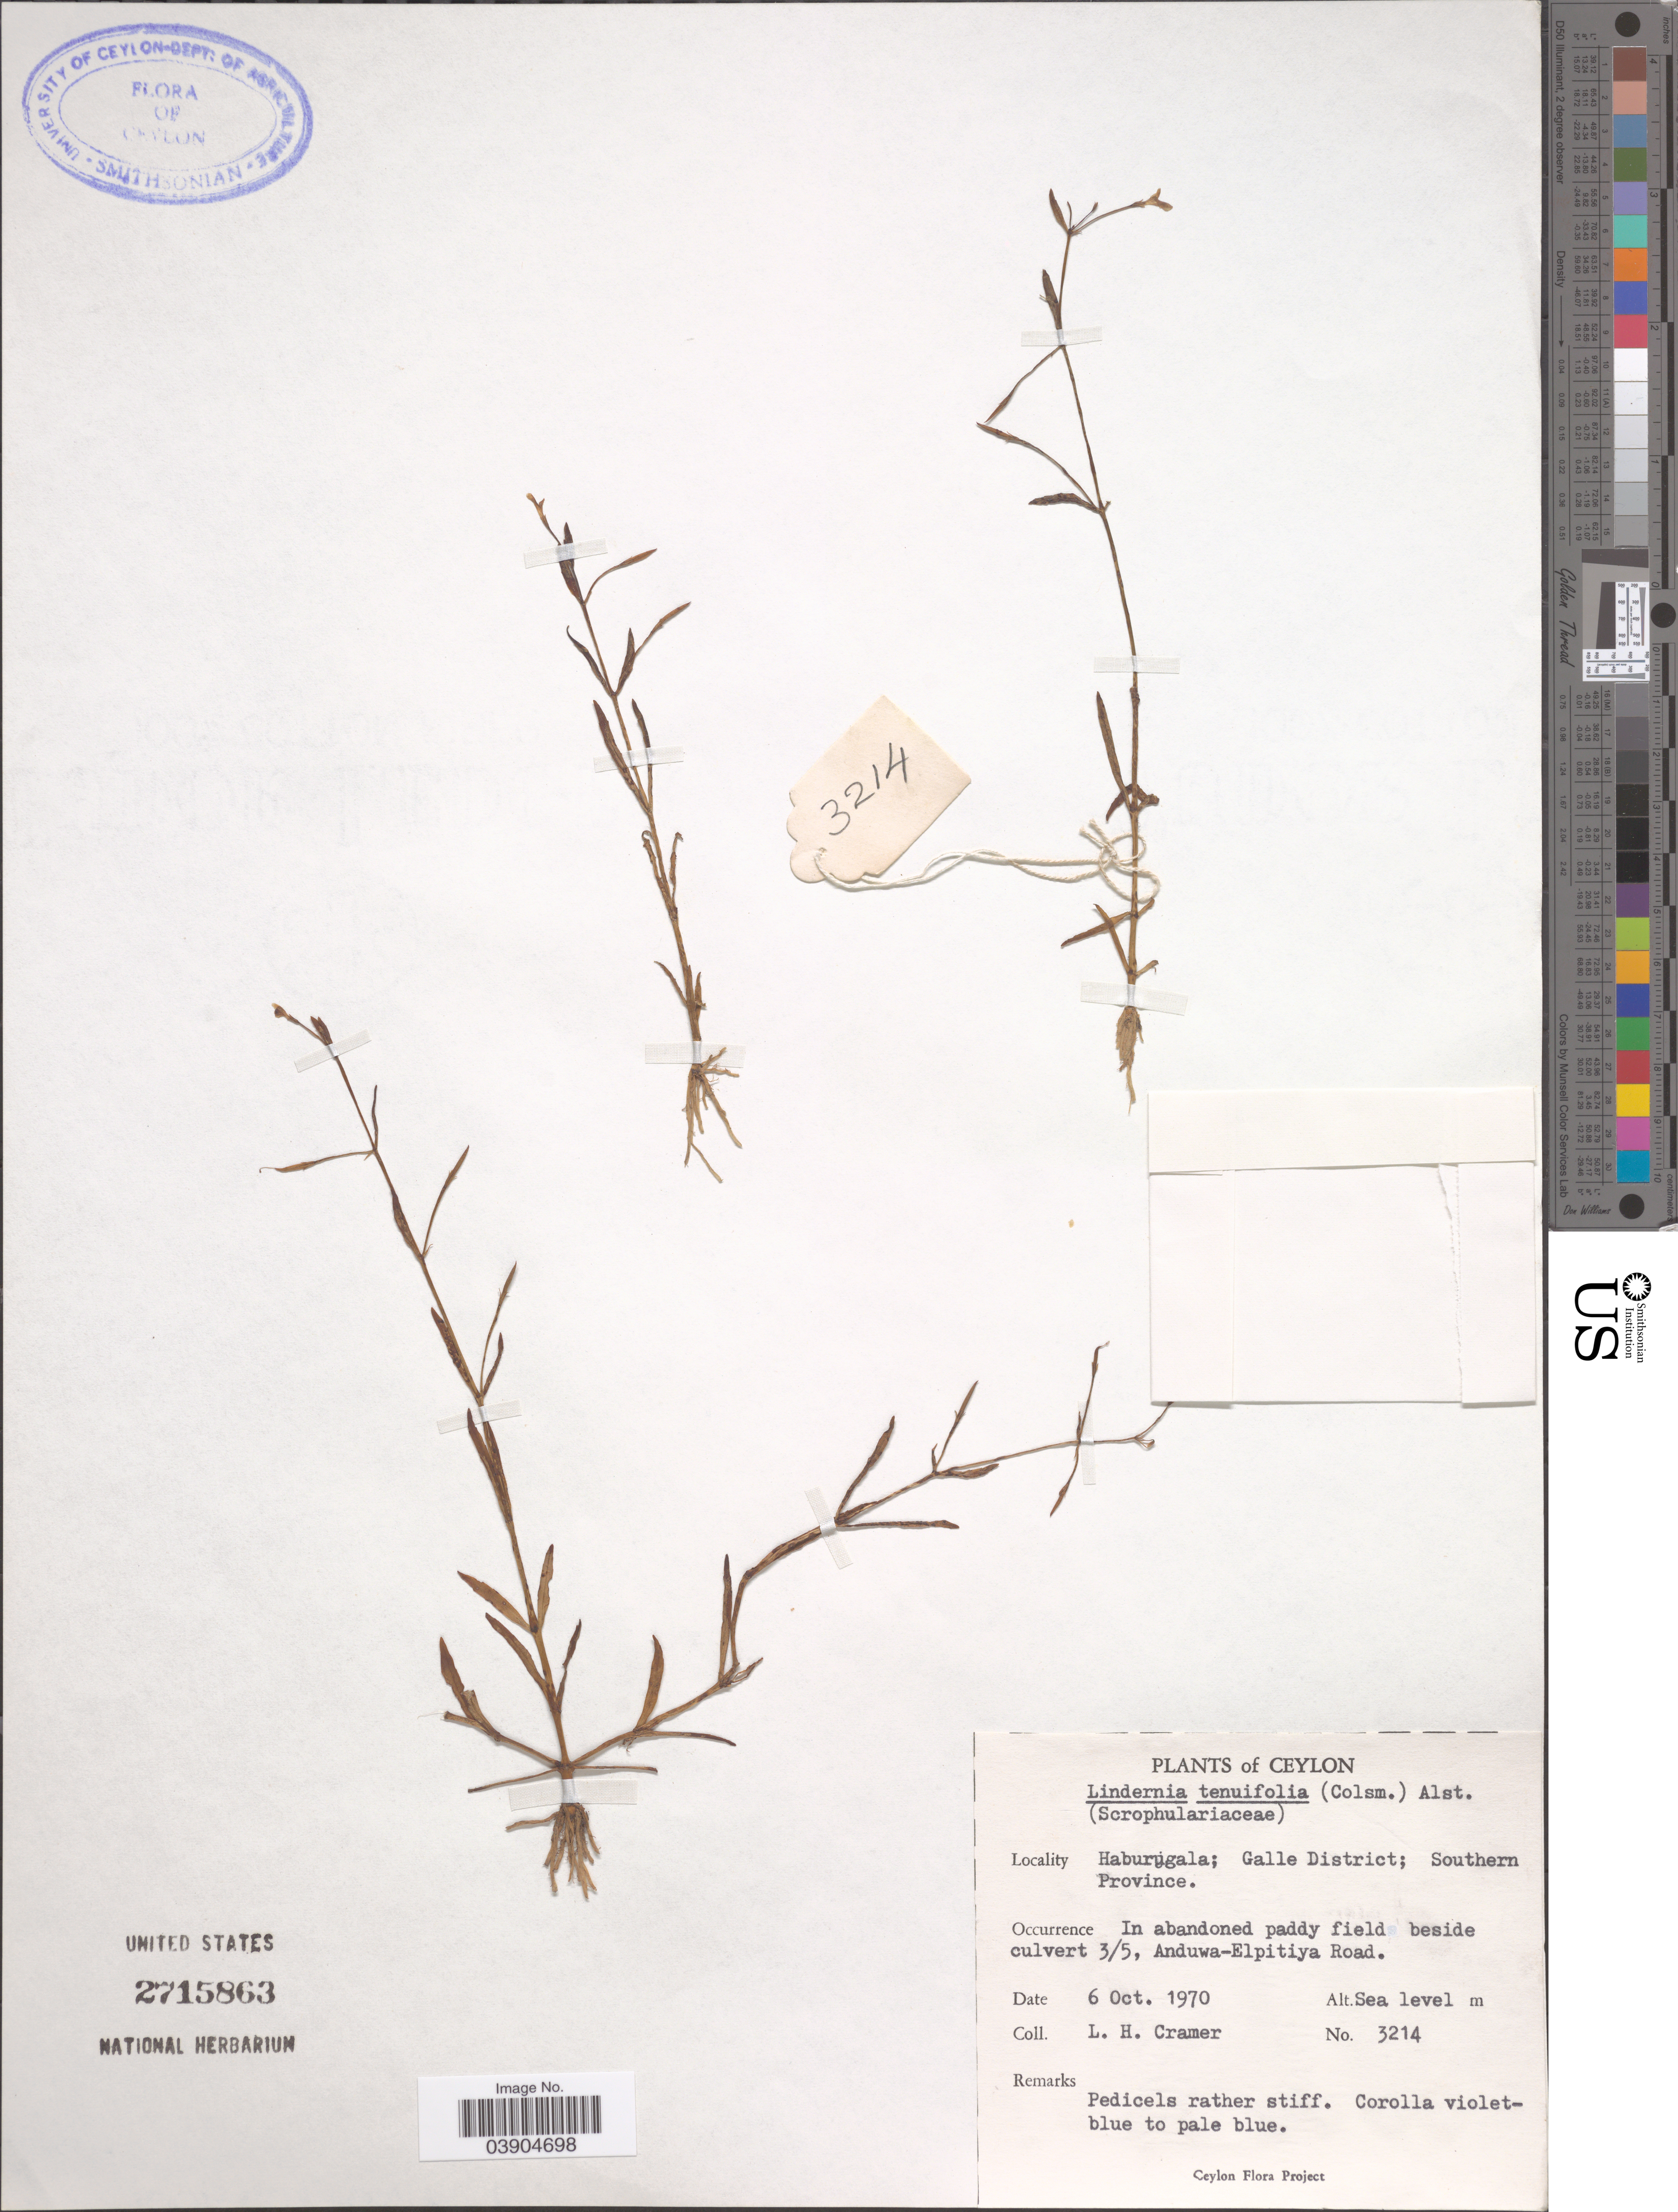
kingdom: Plantae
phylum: Tracheophyta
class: Magnoliopsida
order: Lamiales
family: Linderniaceae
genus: Lindernia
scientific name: Lindernia tenuifolia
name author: (Colsm.) Alston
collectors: L. H. Cramer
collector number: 3214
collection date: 1970-10-06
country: Sri Lanka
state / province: Southern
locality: Ceylon. Haburugala; Galle District. Beside culvert 3/5, Anduwa-Elpitiya Road.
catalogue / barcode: US 2715863